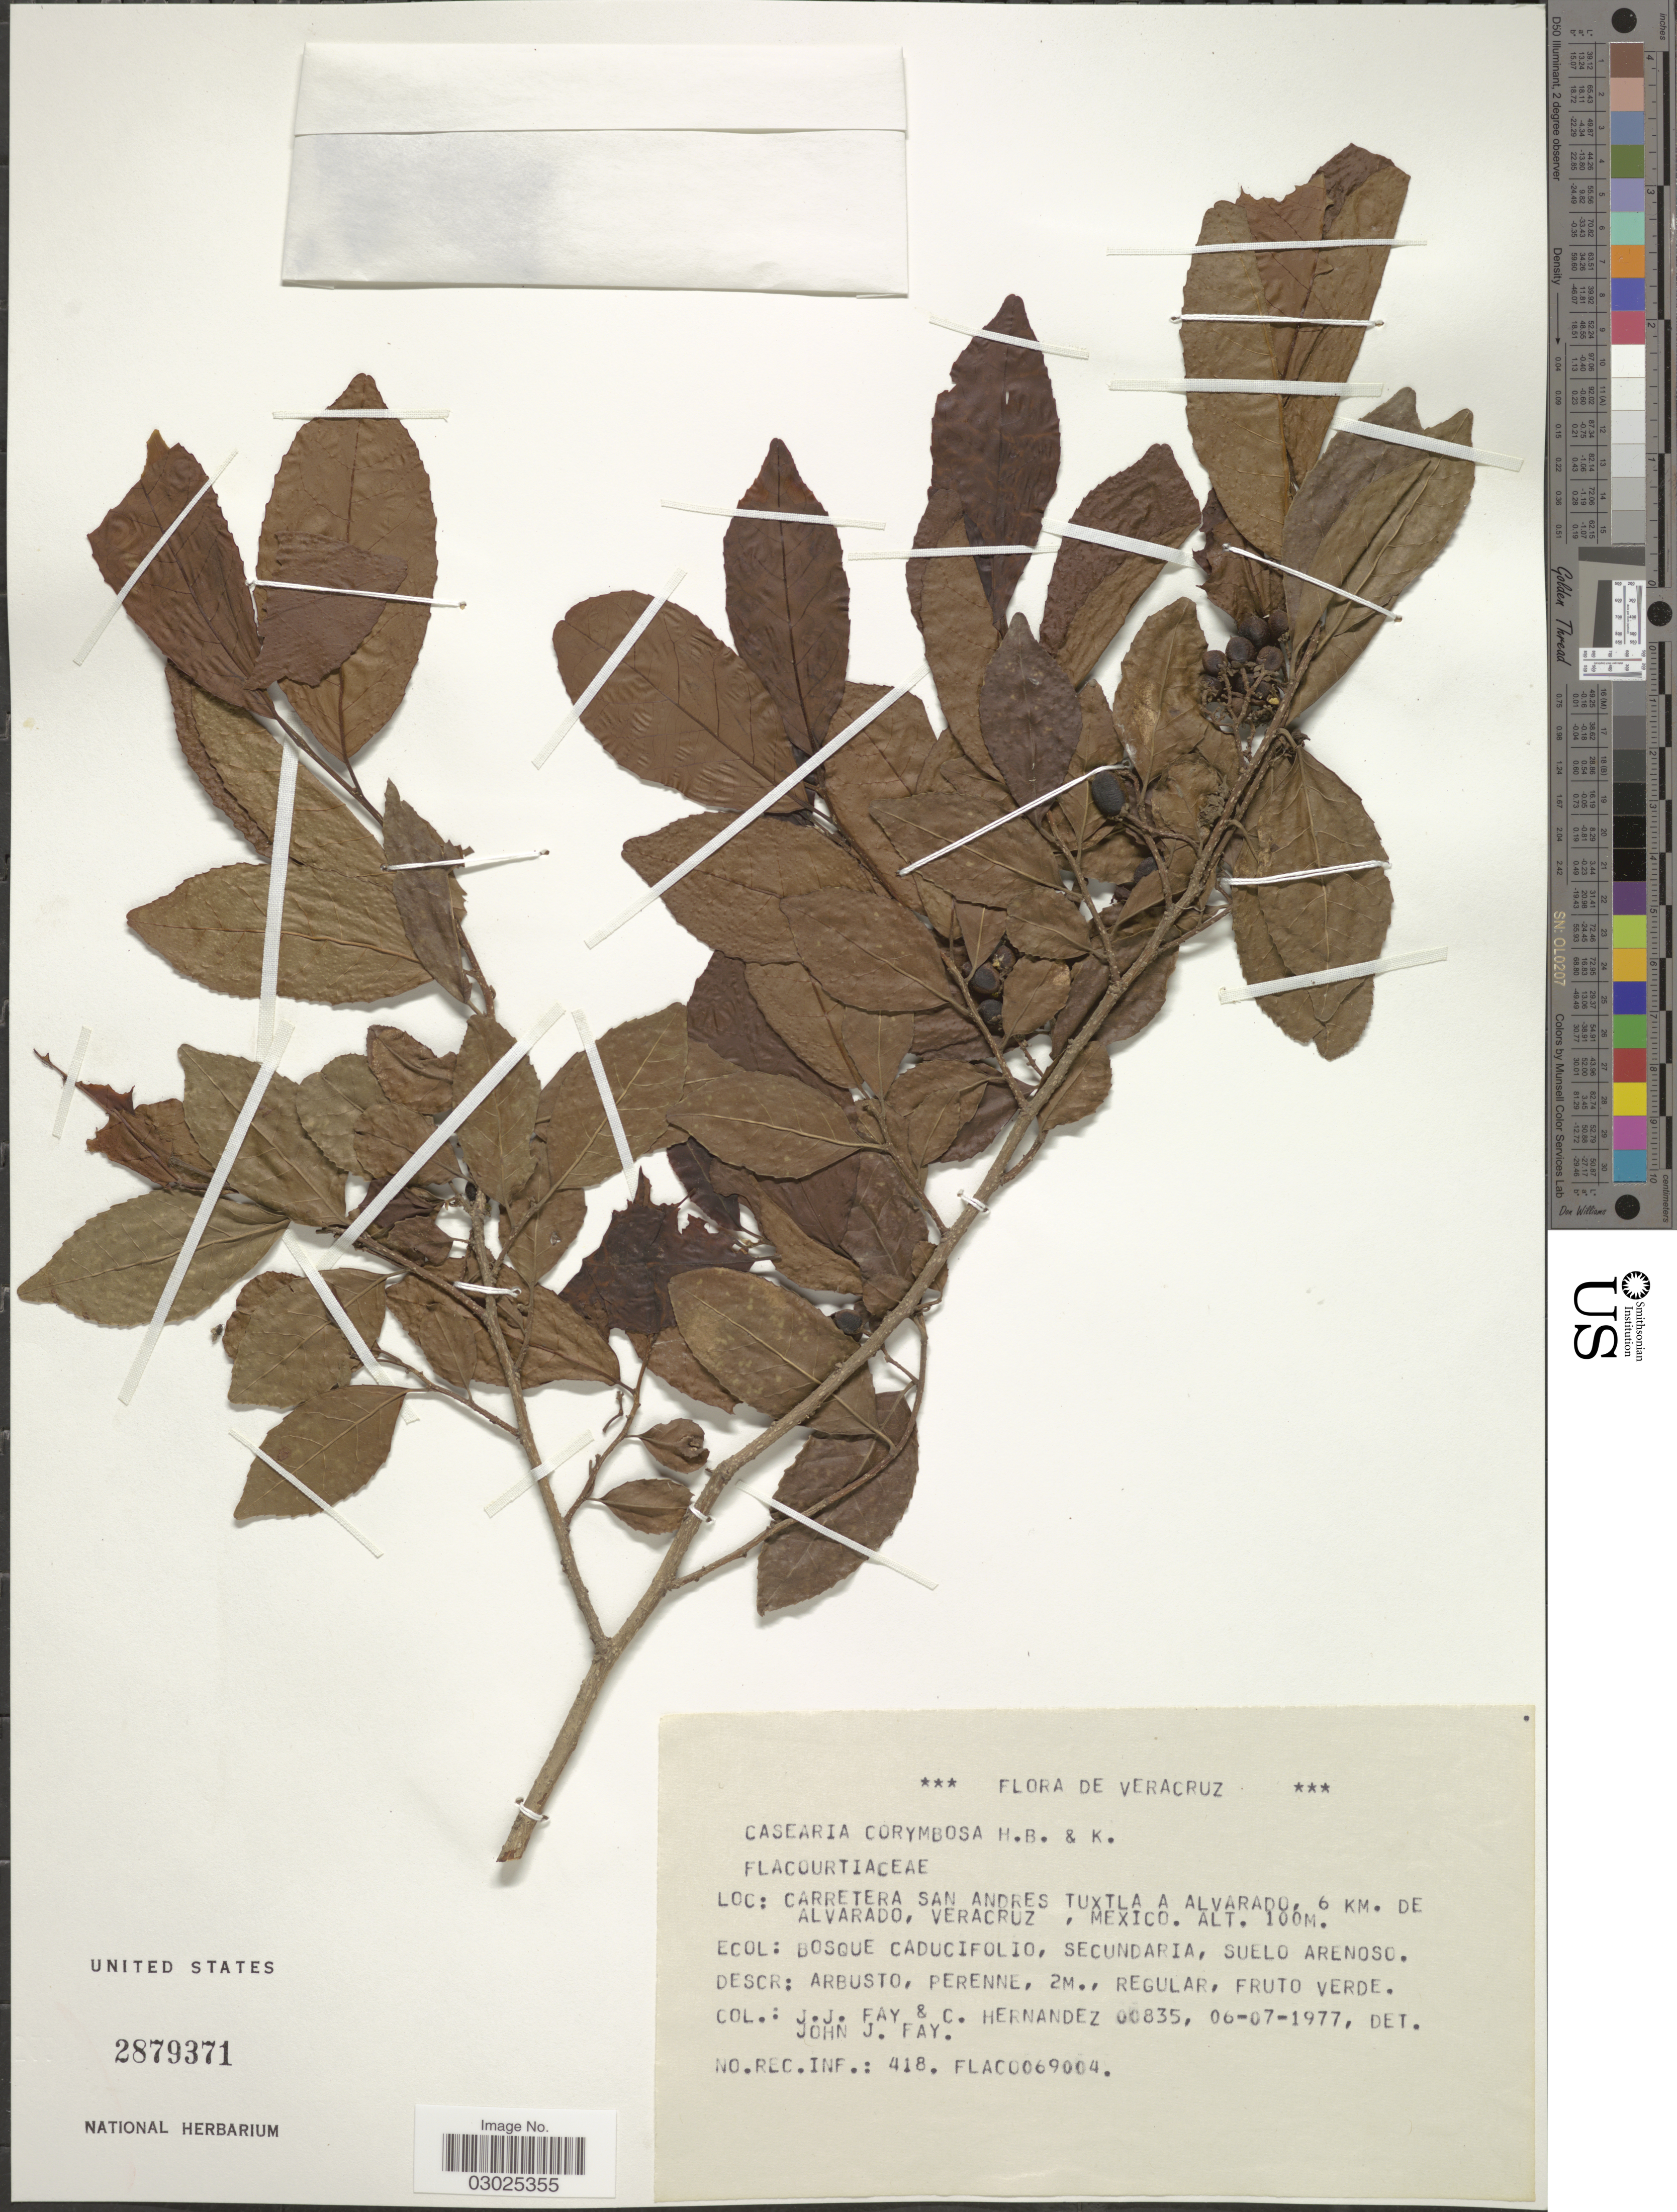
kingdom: Plantae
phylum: Tracheophyta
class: Magnoliopsida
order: Malpighiales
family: Salicaceae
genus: Casearia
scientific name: Casearia corymbosa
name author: Kunth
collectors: J. Fay & C. Hernandez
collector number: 00835*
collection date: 1977-07-06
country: Mexico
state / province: Veracruz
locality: Veracruz. Carretera Sandres Tuxtla a Alvarado, 6 Km. de Alvarado.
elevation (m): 100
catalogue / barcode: US 2879371